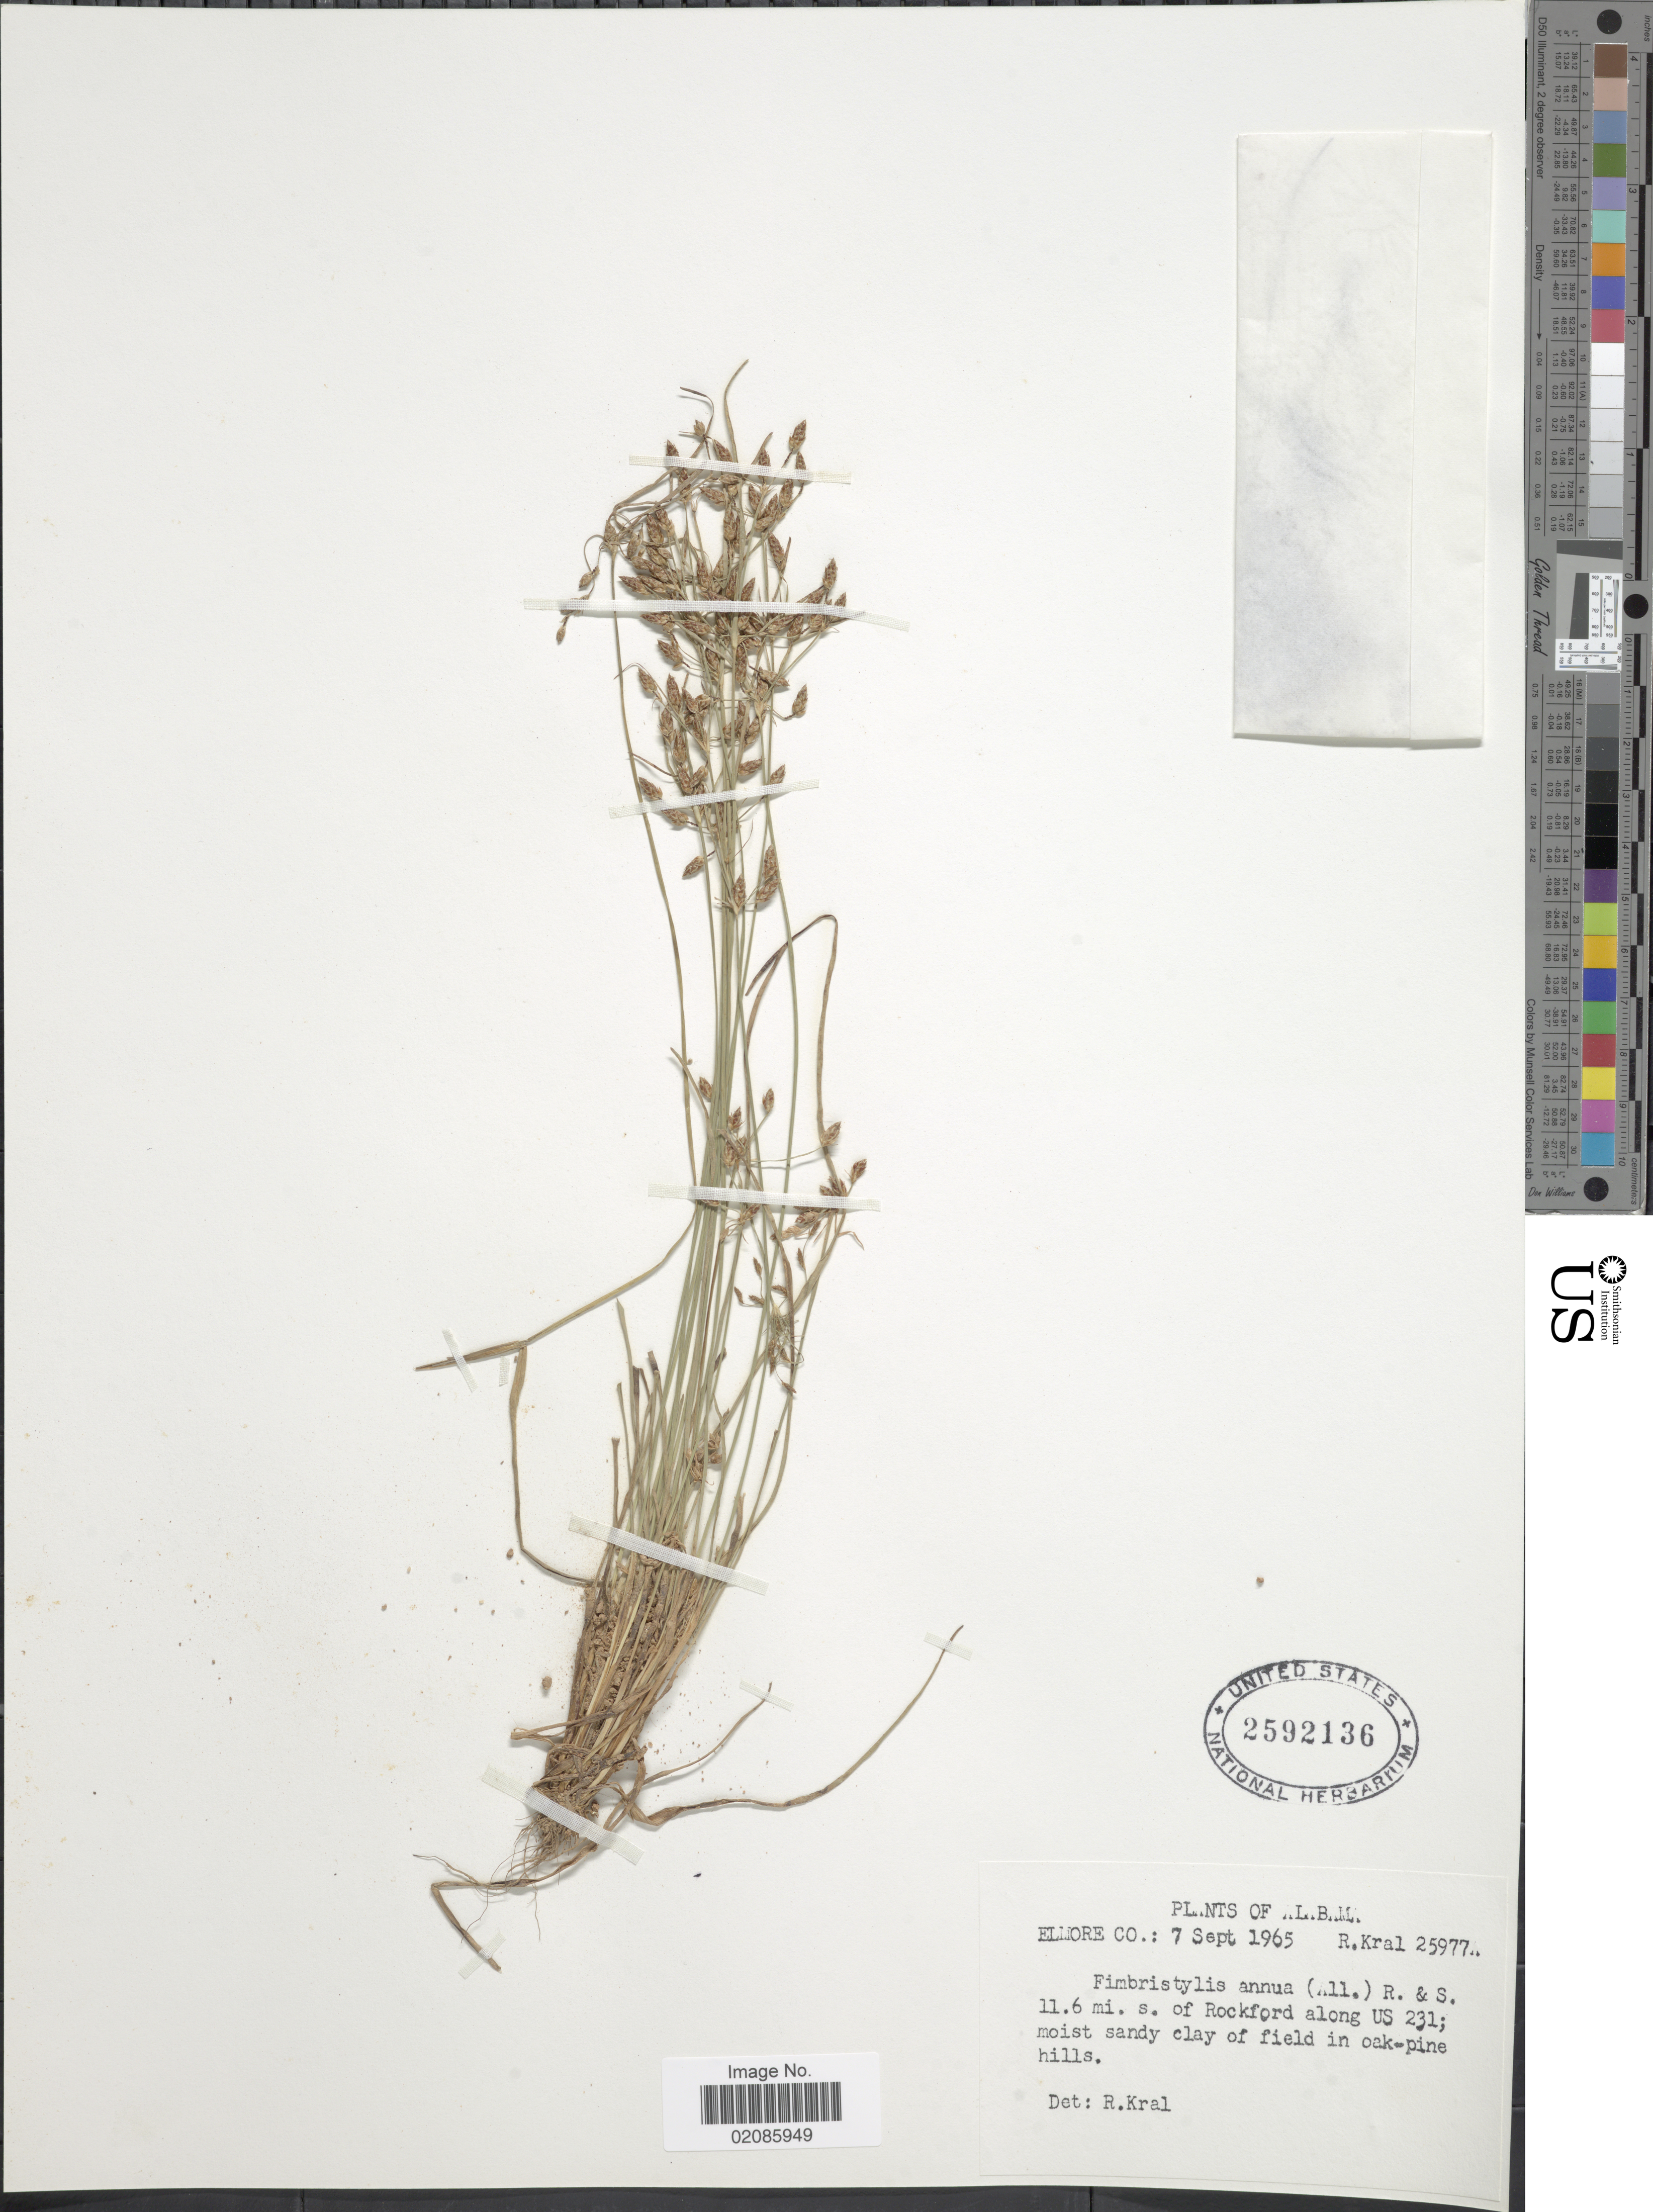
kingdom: Plantae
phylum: Tracheophyta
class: Liliopsida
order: Poales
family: Cyperaceae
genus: Fimbristylis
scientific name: Fimbristylis annua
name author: (All.) Roem. & Schult.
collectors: R. Kral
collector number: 25977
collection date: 1965-09-07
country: United States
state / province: Alabama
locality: Elmore Co. 11.6 mi. s of Rockford along US 231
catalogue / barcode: US 2592136